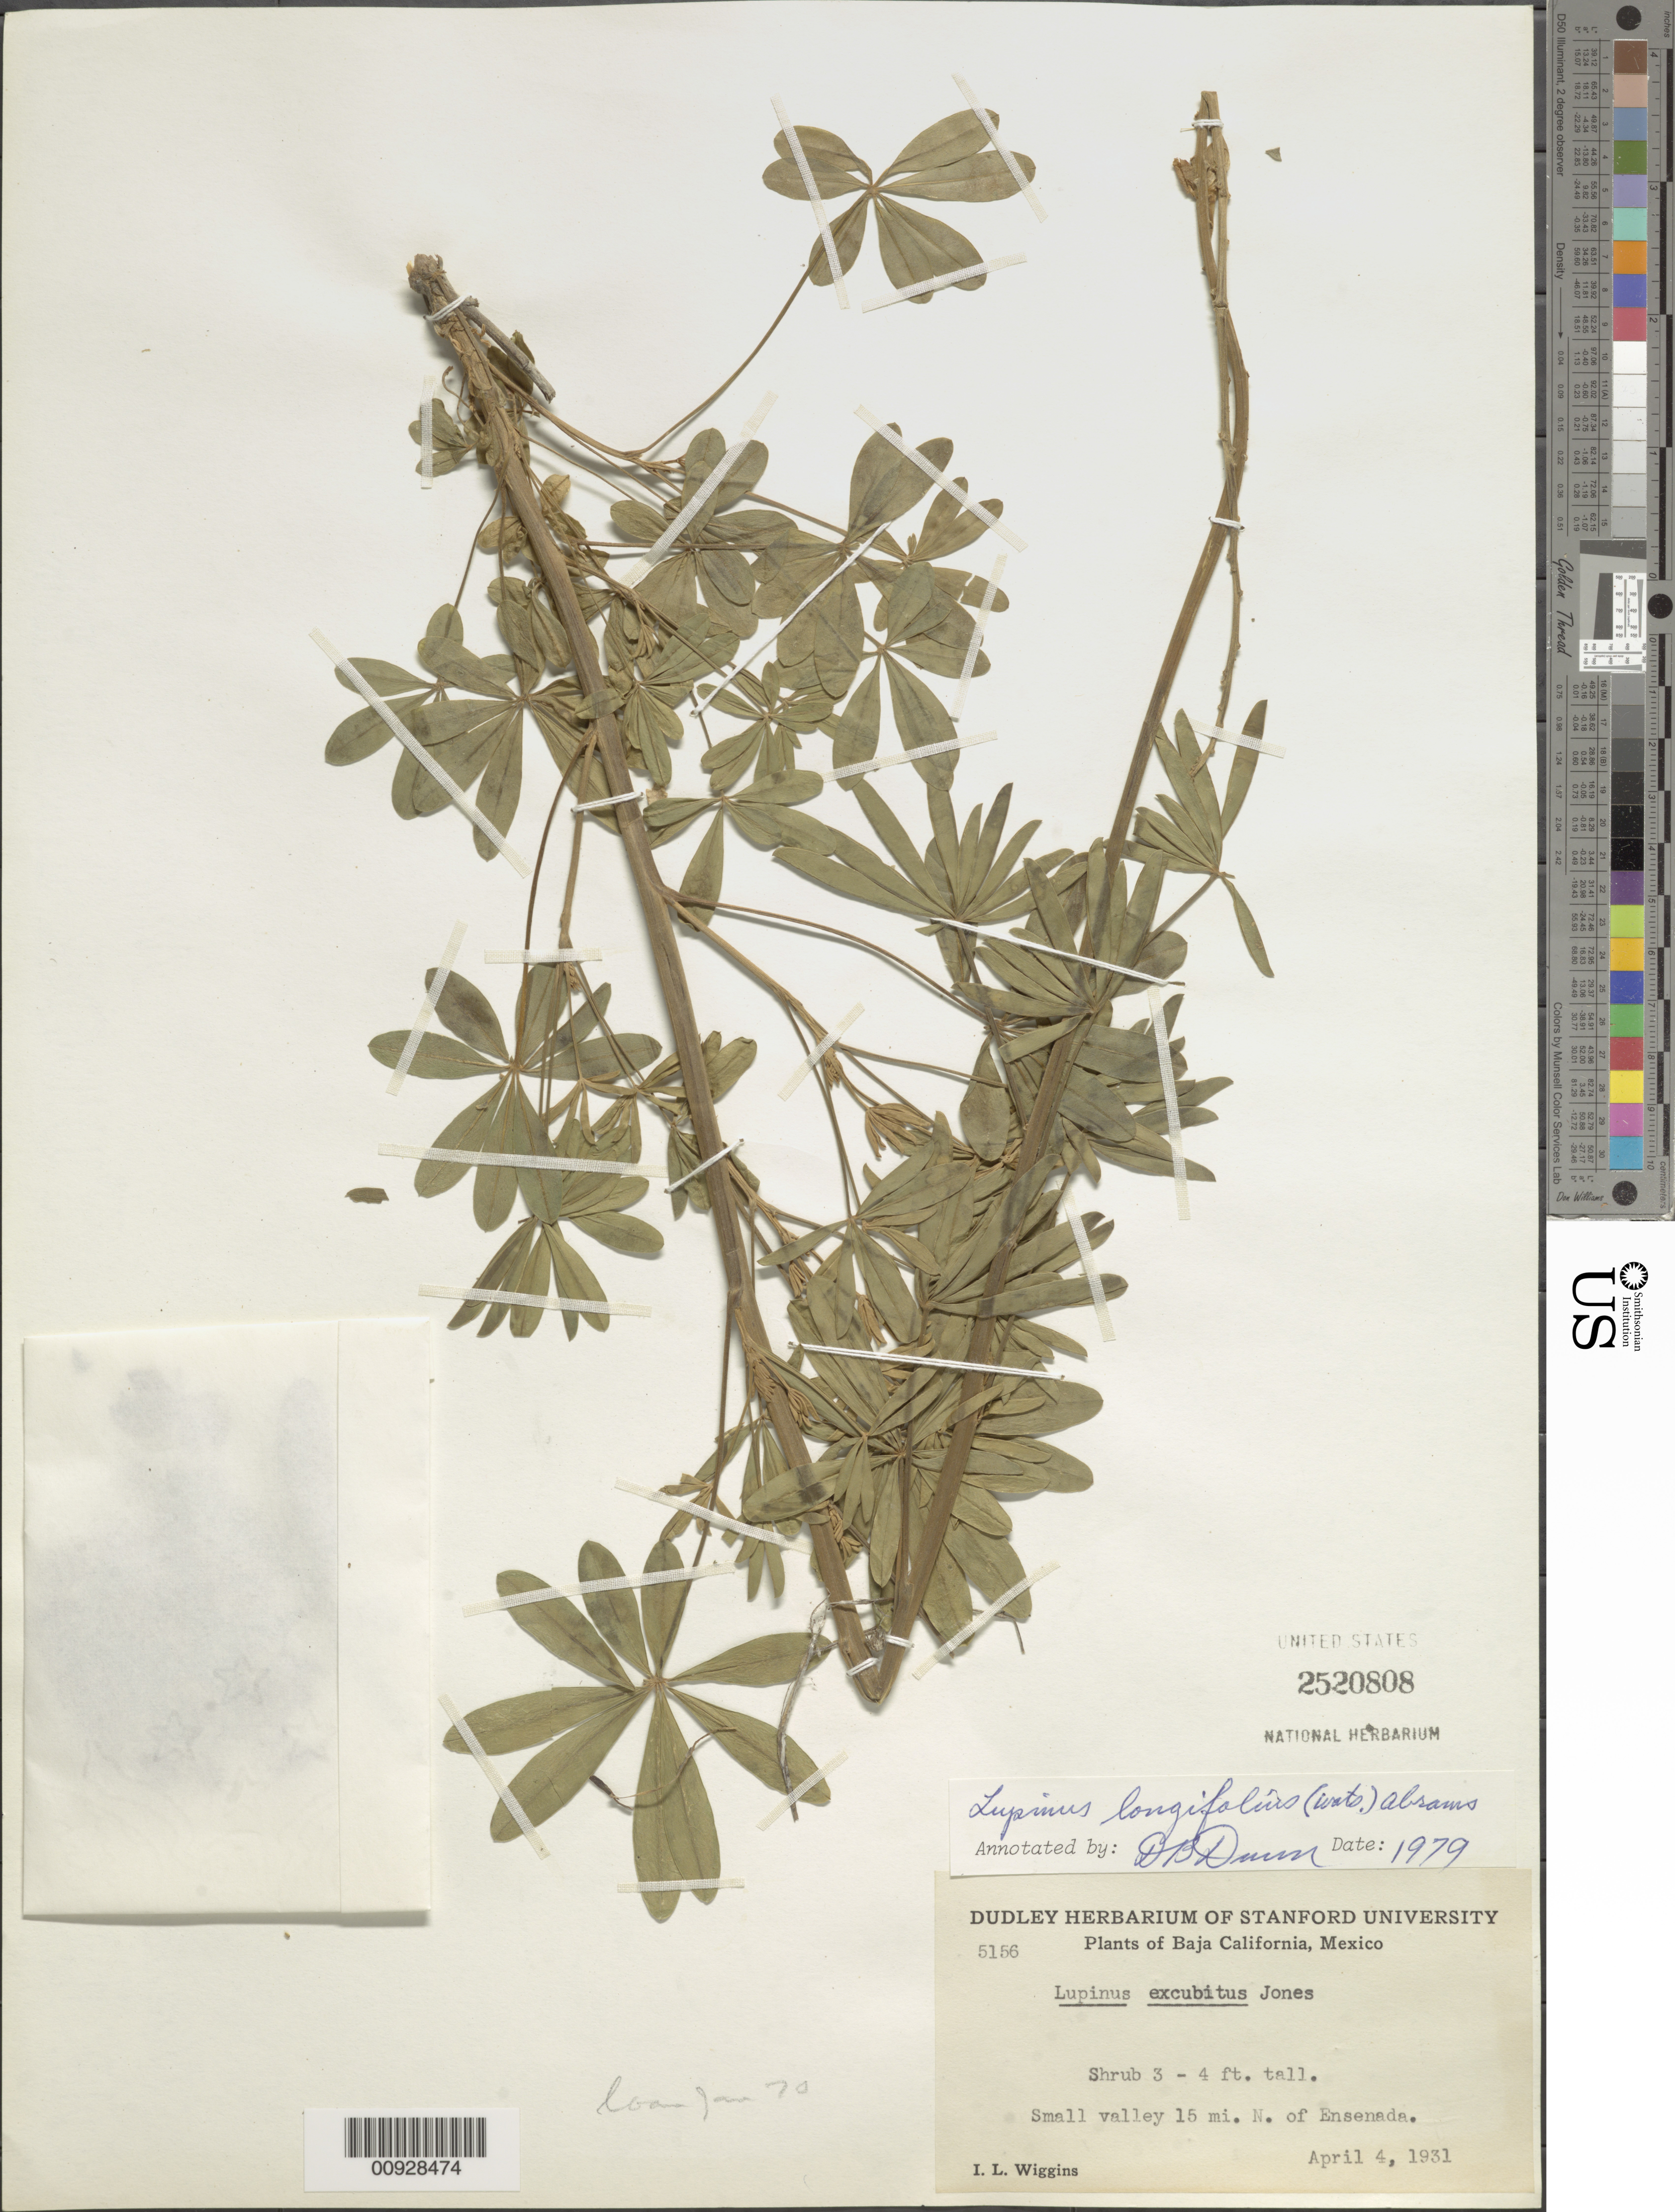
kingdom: Plantae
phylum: Tracheophyta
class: Magnoliopsida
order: Fabales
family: Fabaceae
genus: Lupinus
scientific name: Lupinus longifolius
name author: (S. Watson) Abrams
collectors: I. L. Wiggins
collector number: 5156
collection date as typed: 04 Apr 1931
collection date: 1931-04-04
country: Mexico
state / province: Baja California Norte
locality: Small valley 15 mi. N of Ensenada.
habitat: Small valley.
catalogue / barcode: US 2520808